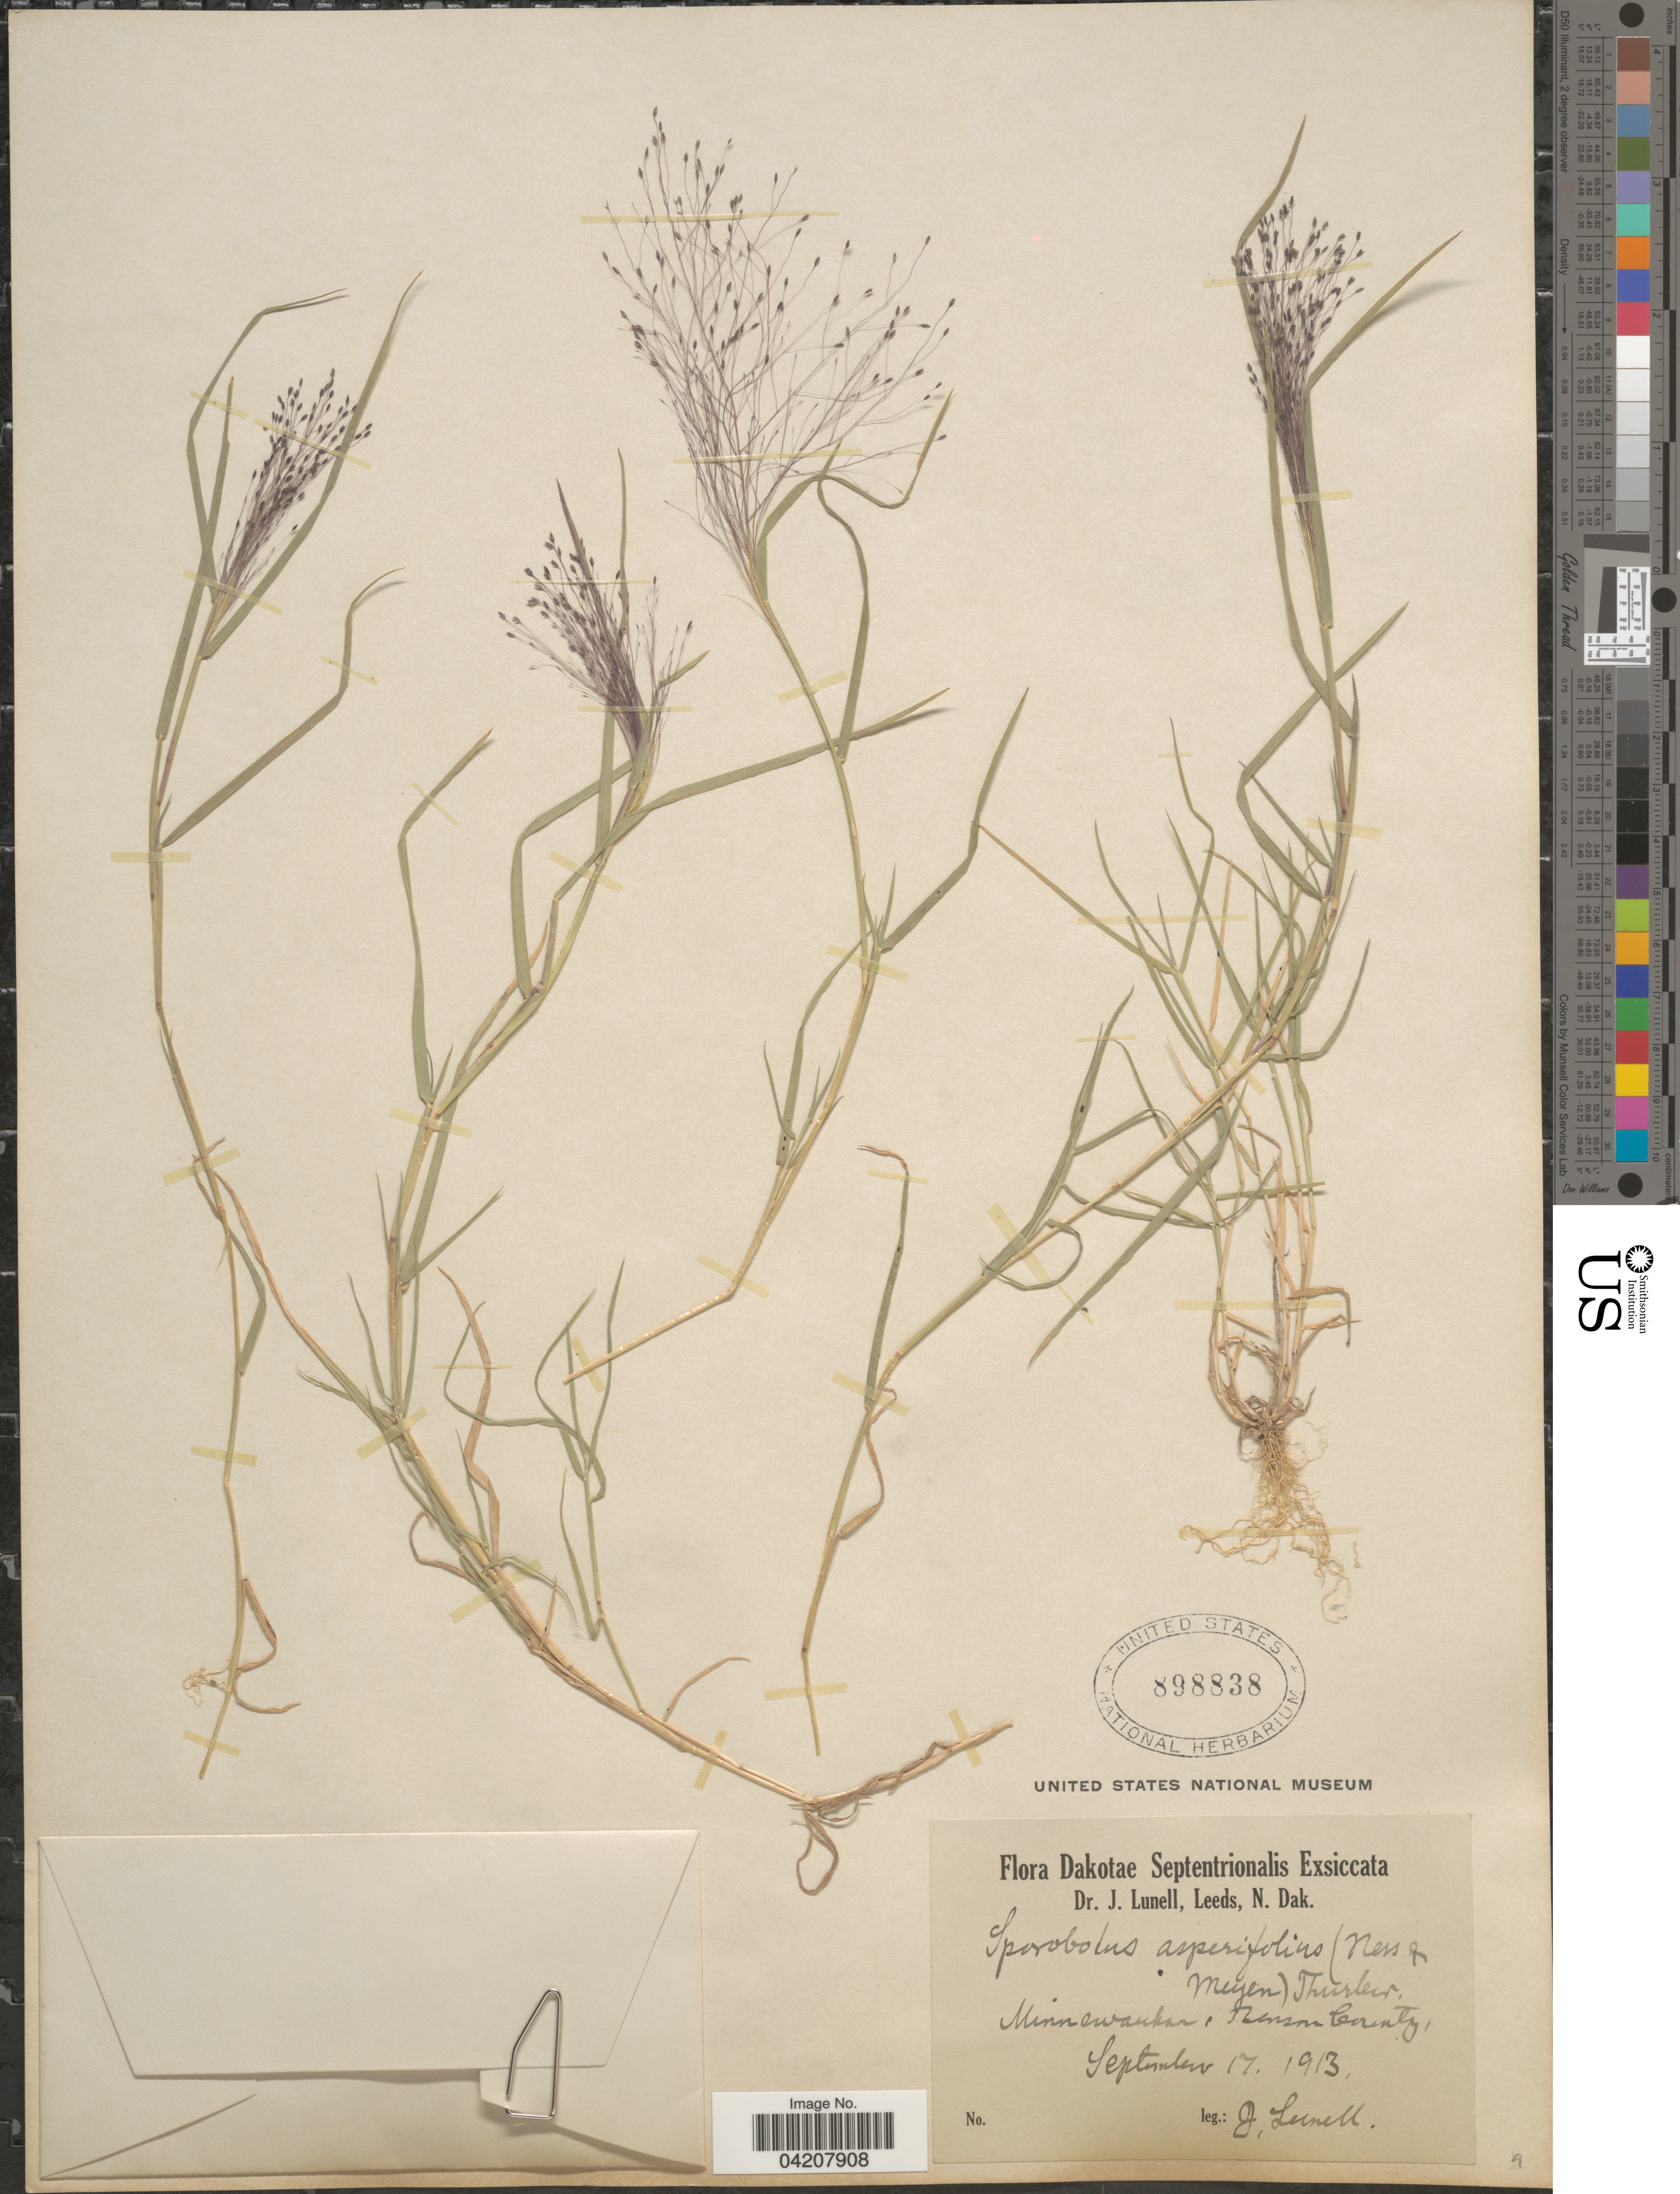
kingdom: Plantae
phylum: Tracheophyta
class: Liliopsida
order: Poales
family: Poaceae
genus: Muhlenbergia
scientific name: Muhlenbergia asperifolia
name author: (Nees & Meyen ex Trin.) Parodi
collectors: J. Lunell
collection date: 1913-09-17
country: United States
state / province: North Dakota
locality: Dakotae Septentrionalis. Minnewaukan, Benson County.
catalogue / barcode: US 898838